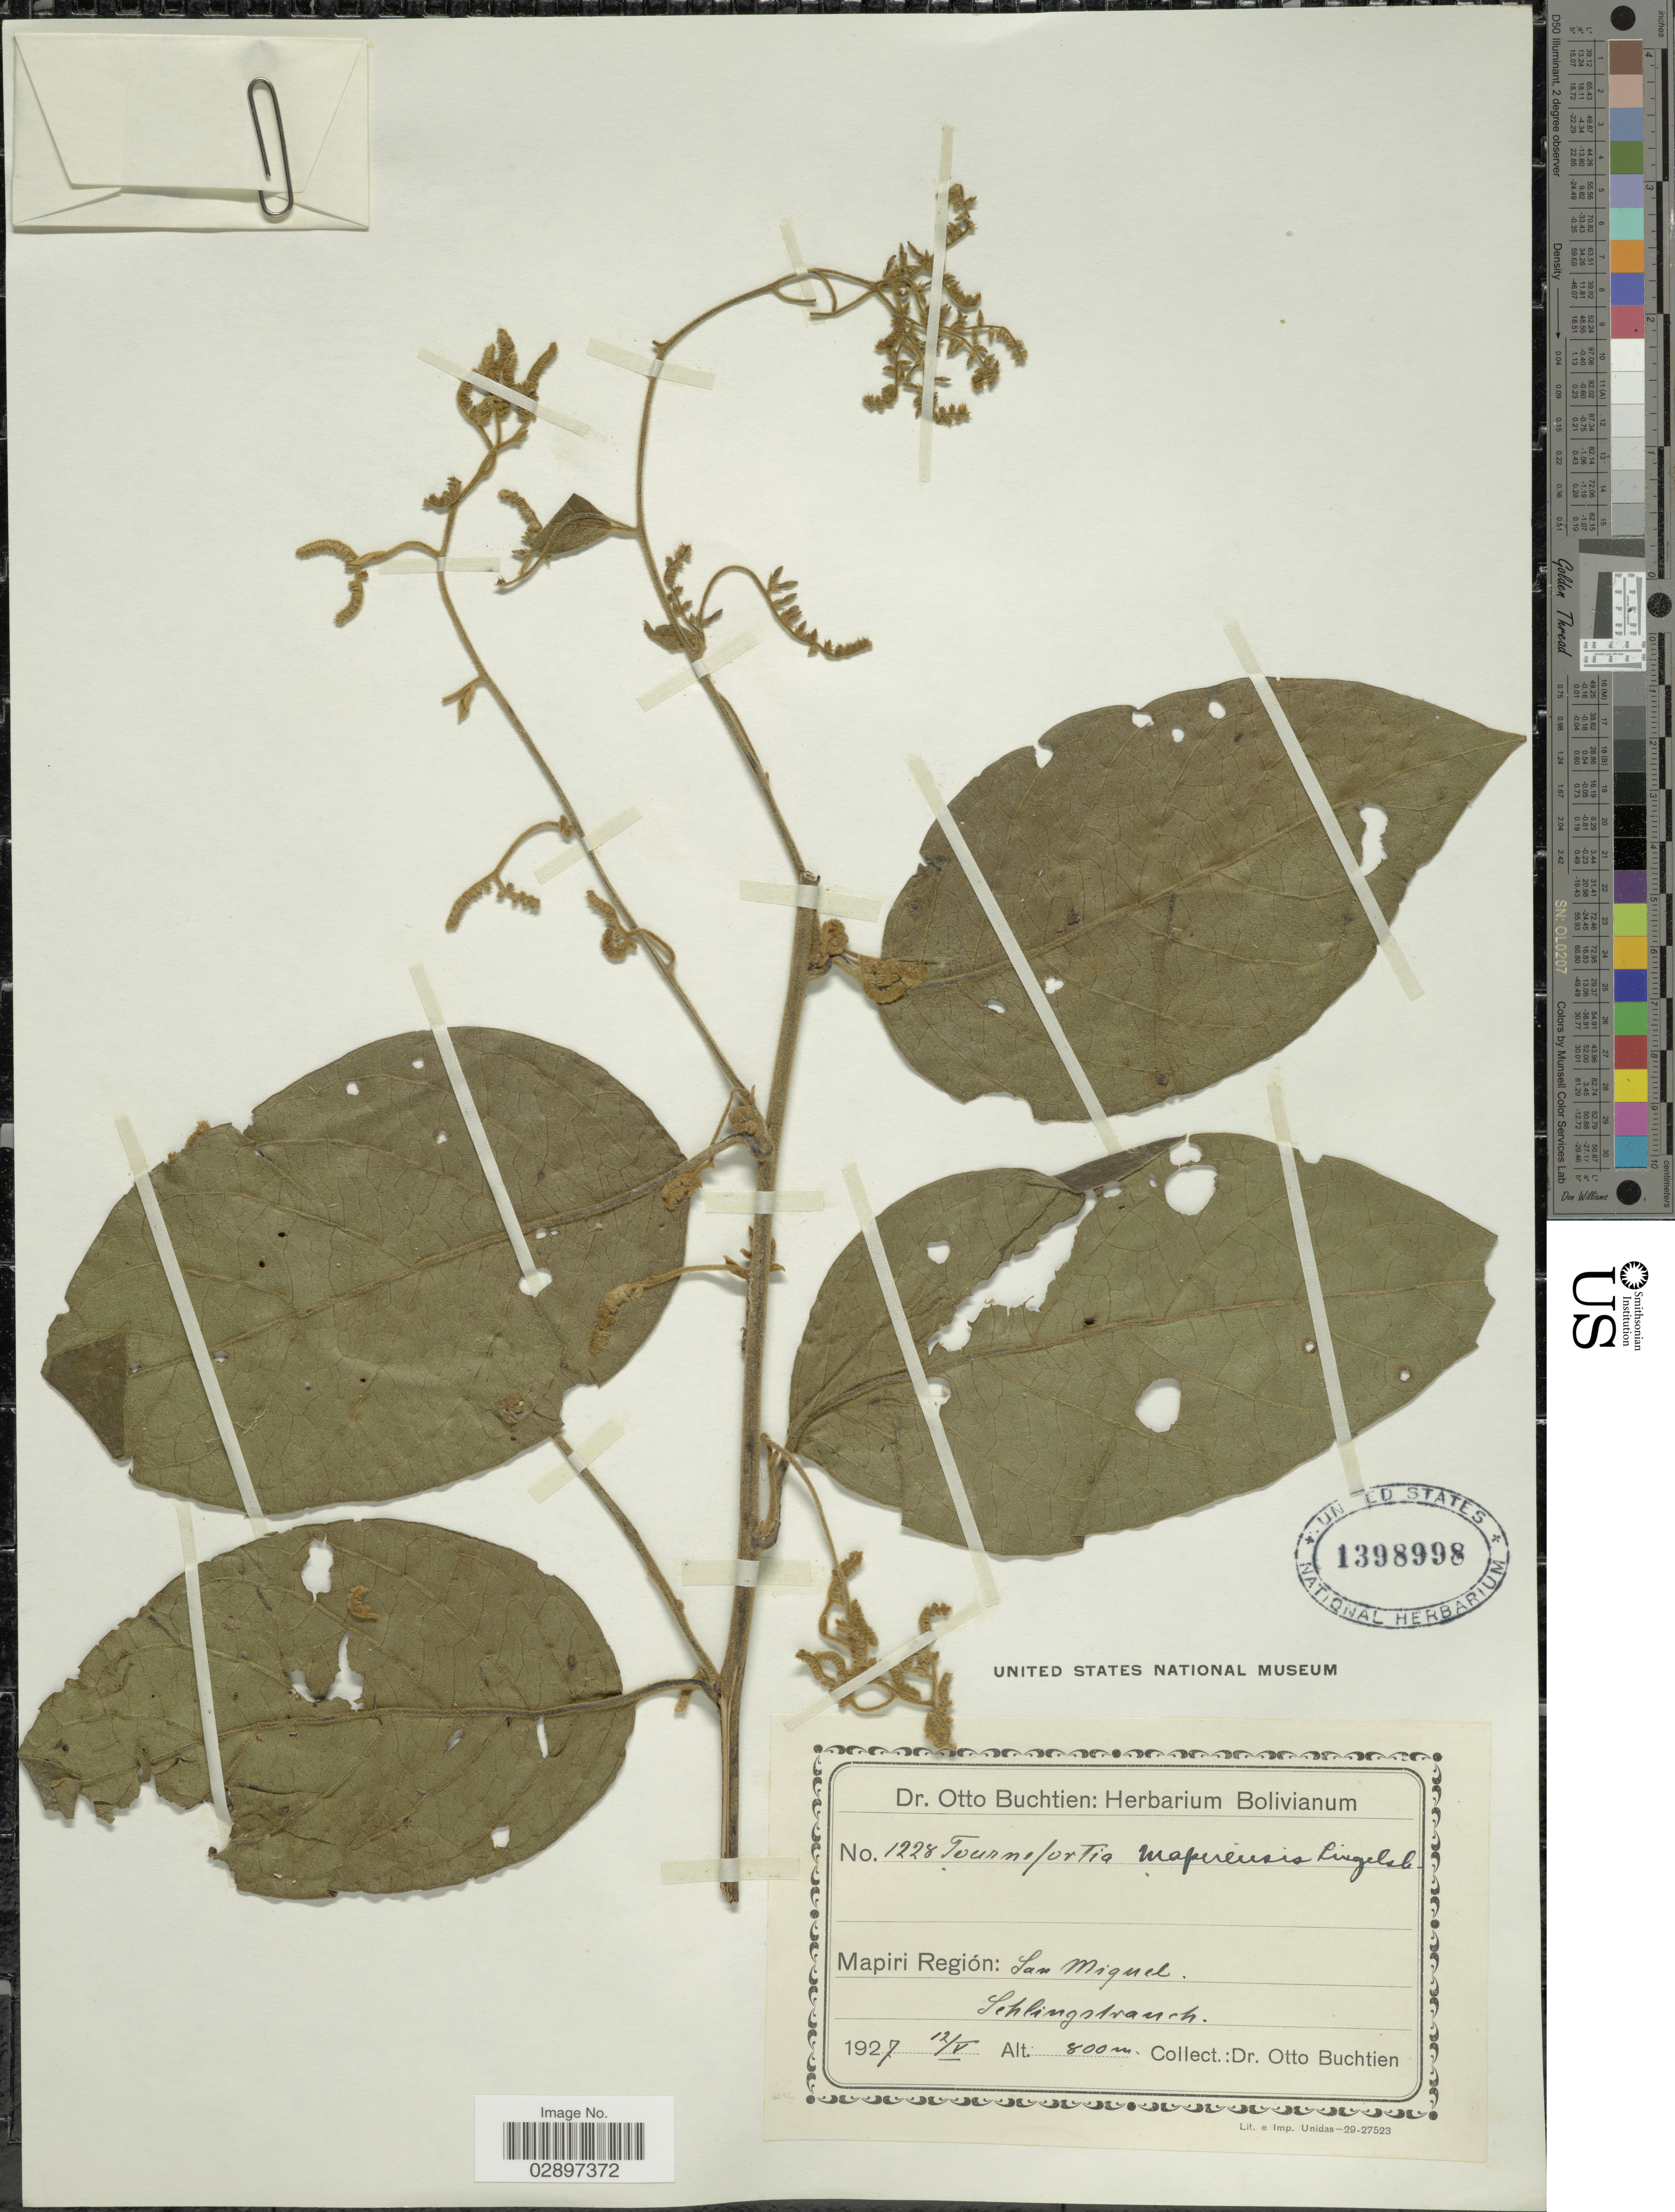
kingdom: Plantae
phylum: Tracheophyta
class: Magnoliopsida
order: Boraginales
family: Heliotropiaceae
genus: Tournefortia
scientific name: Tournefortia mapirensis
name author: Lingelsh.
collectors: O. Buchtien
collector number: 1228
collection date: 1927-05-12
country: Bolivia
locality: Mapiri Región: San Miguel.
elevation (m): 800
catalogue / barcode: US 1398998